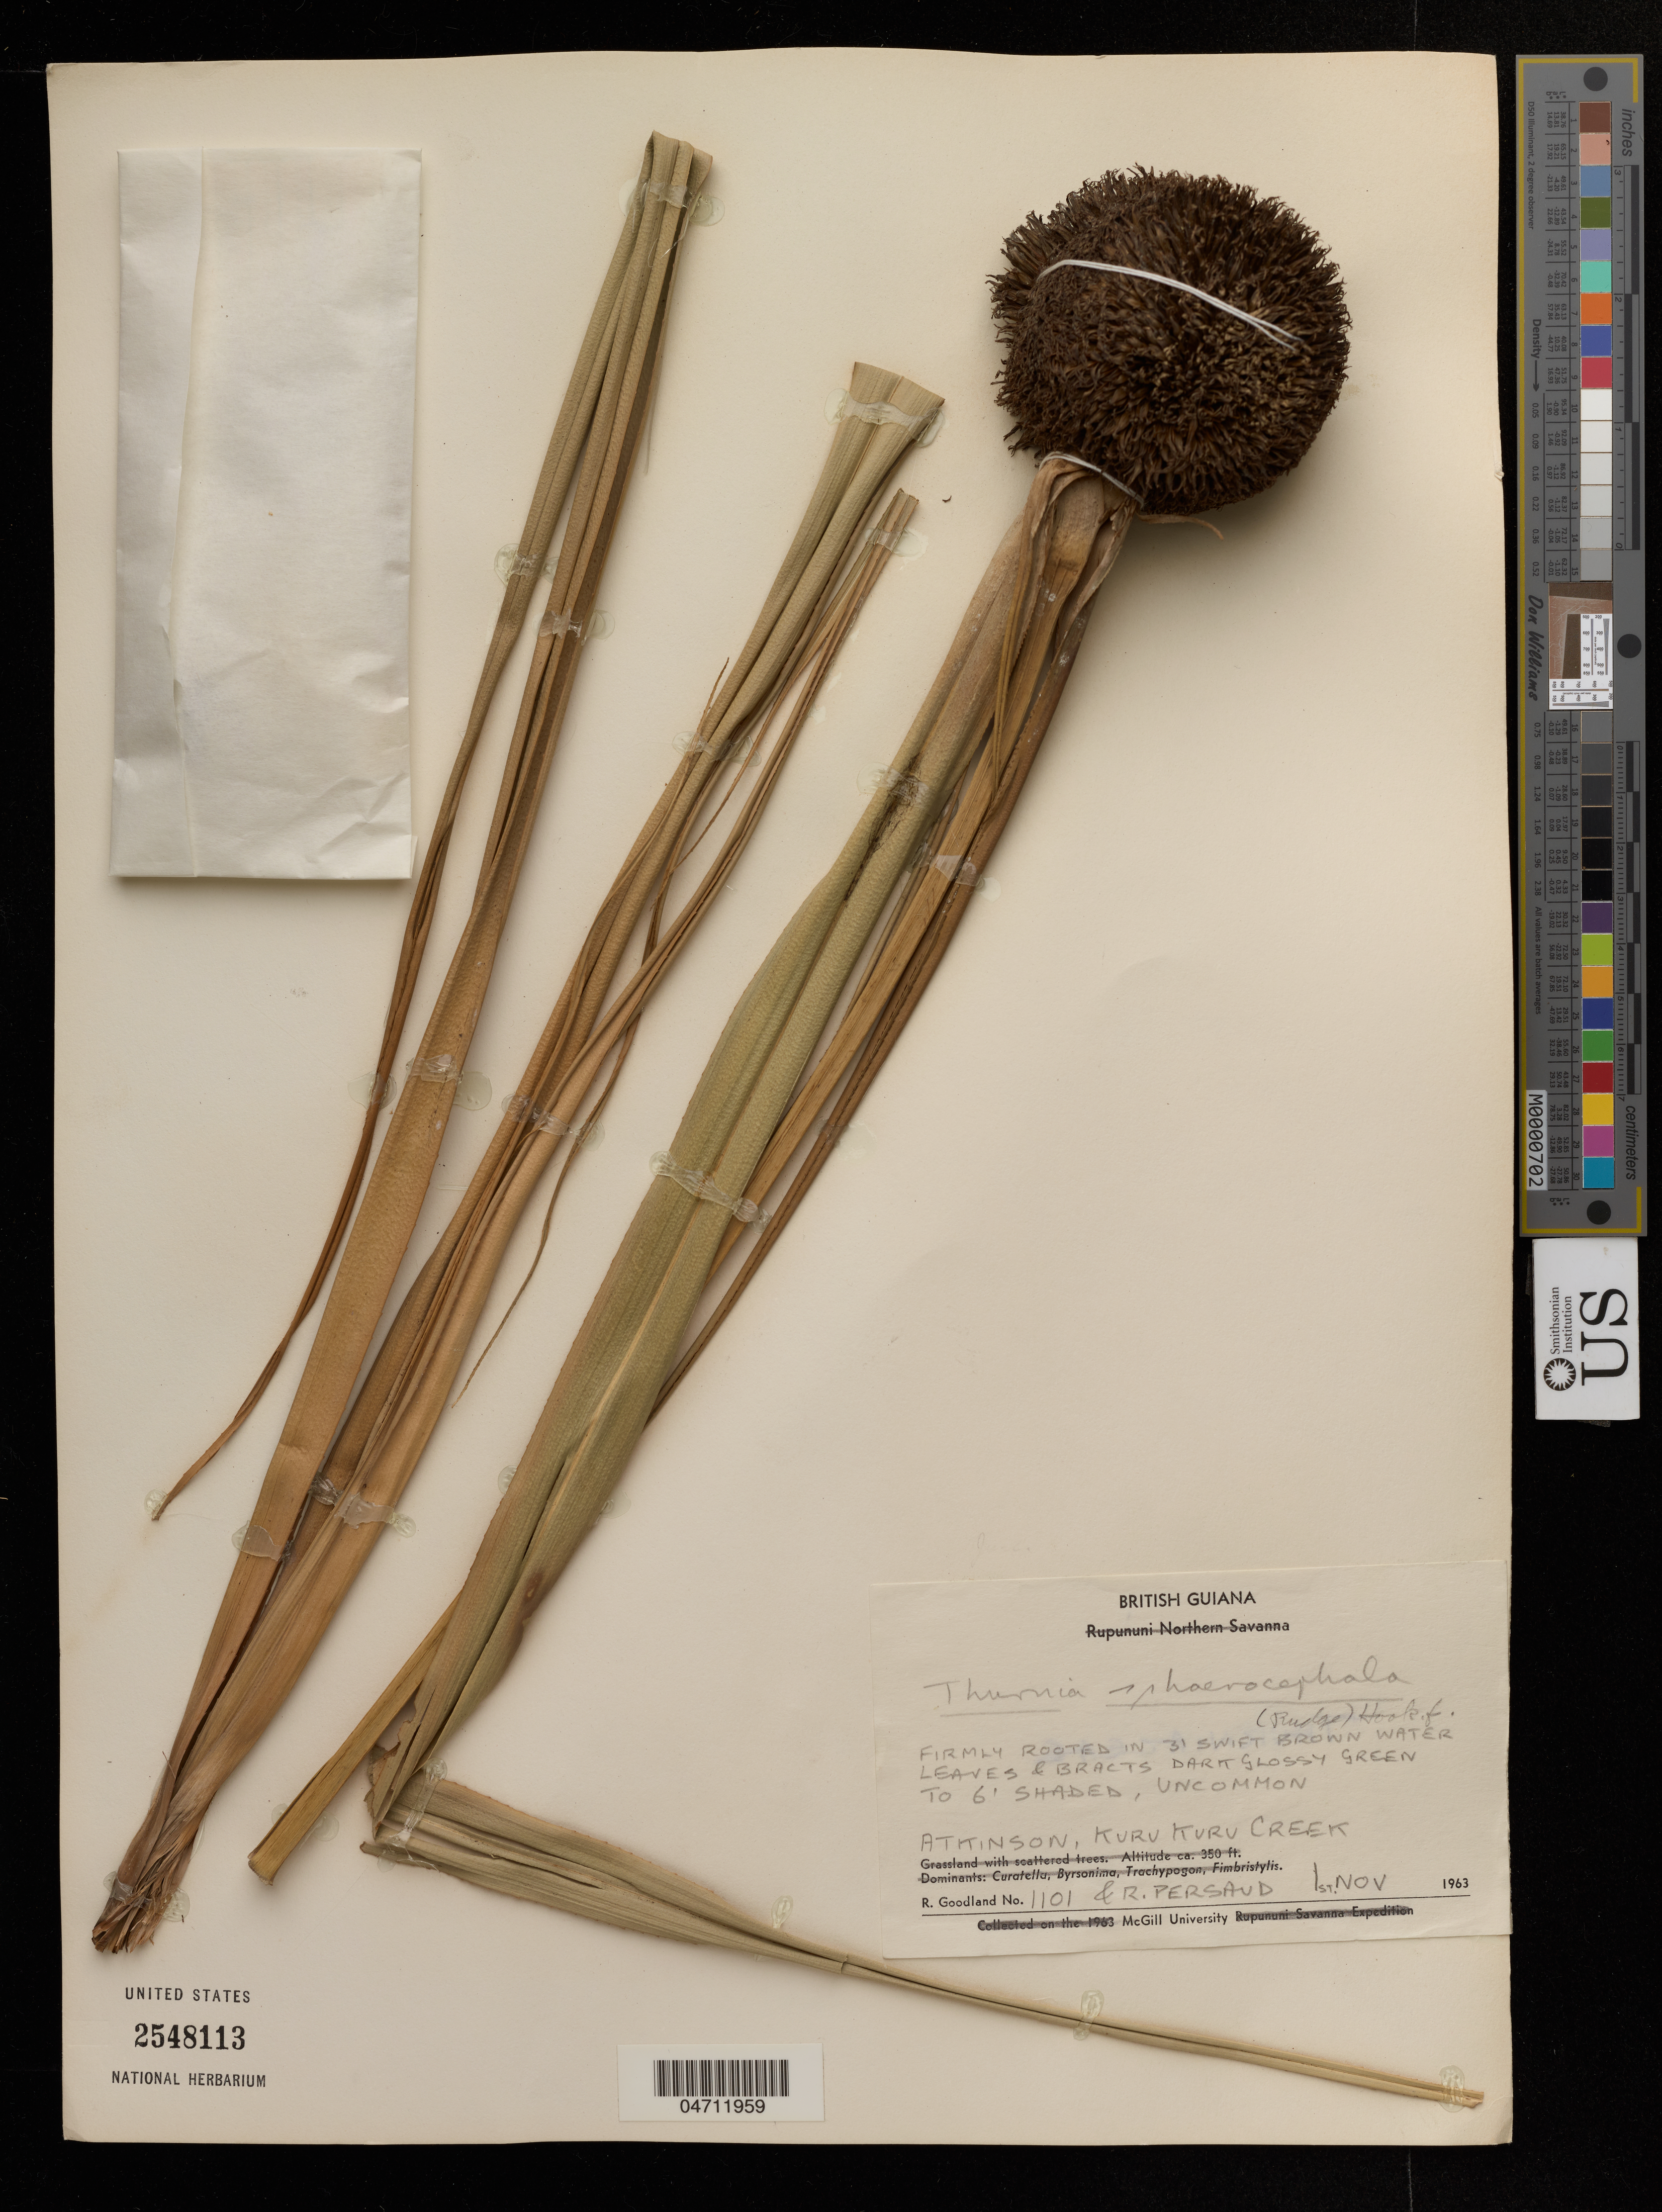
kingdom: Plantae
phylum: Tracheophyta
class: Liliopsida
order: Poales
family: Thurniaceae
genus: Thurnia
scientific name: Thurnia sphaerocephala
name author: (Rudge) Hook. f.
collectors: R. Goodland & R. Persaud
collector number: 1101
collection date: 1963-11-01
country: Guyana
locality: British Guiana. Rupununi Northern Savanna. Atkinson, Kuru Kuru Creek.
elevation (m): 107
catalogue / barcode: US 2548113